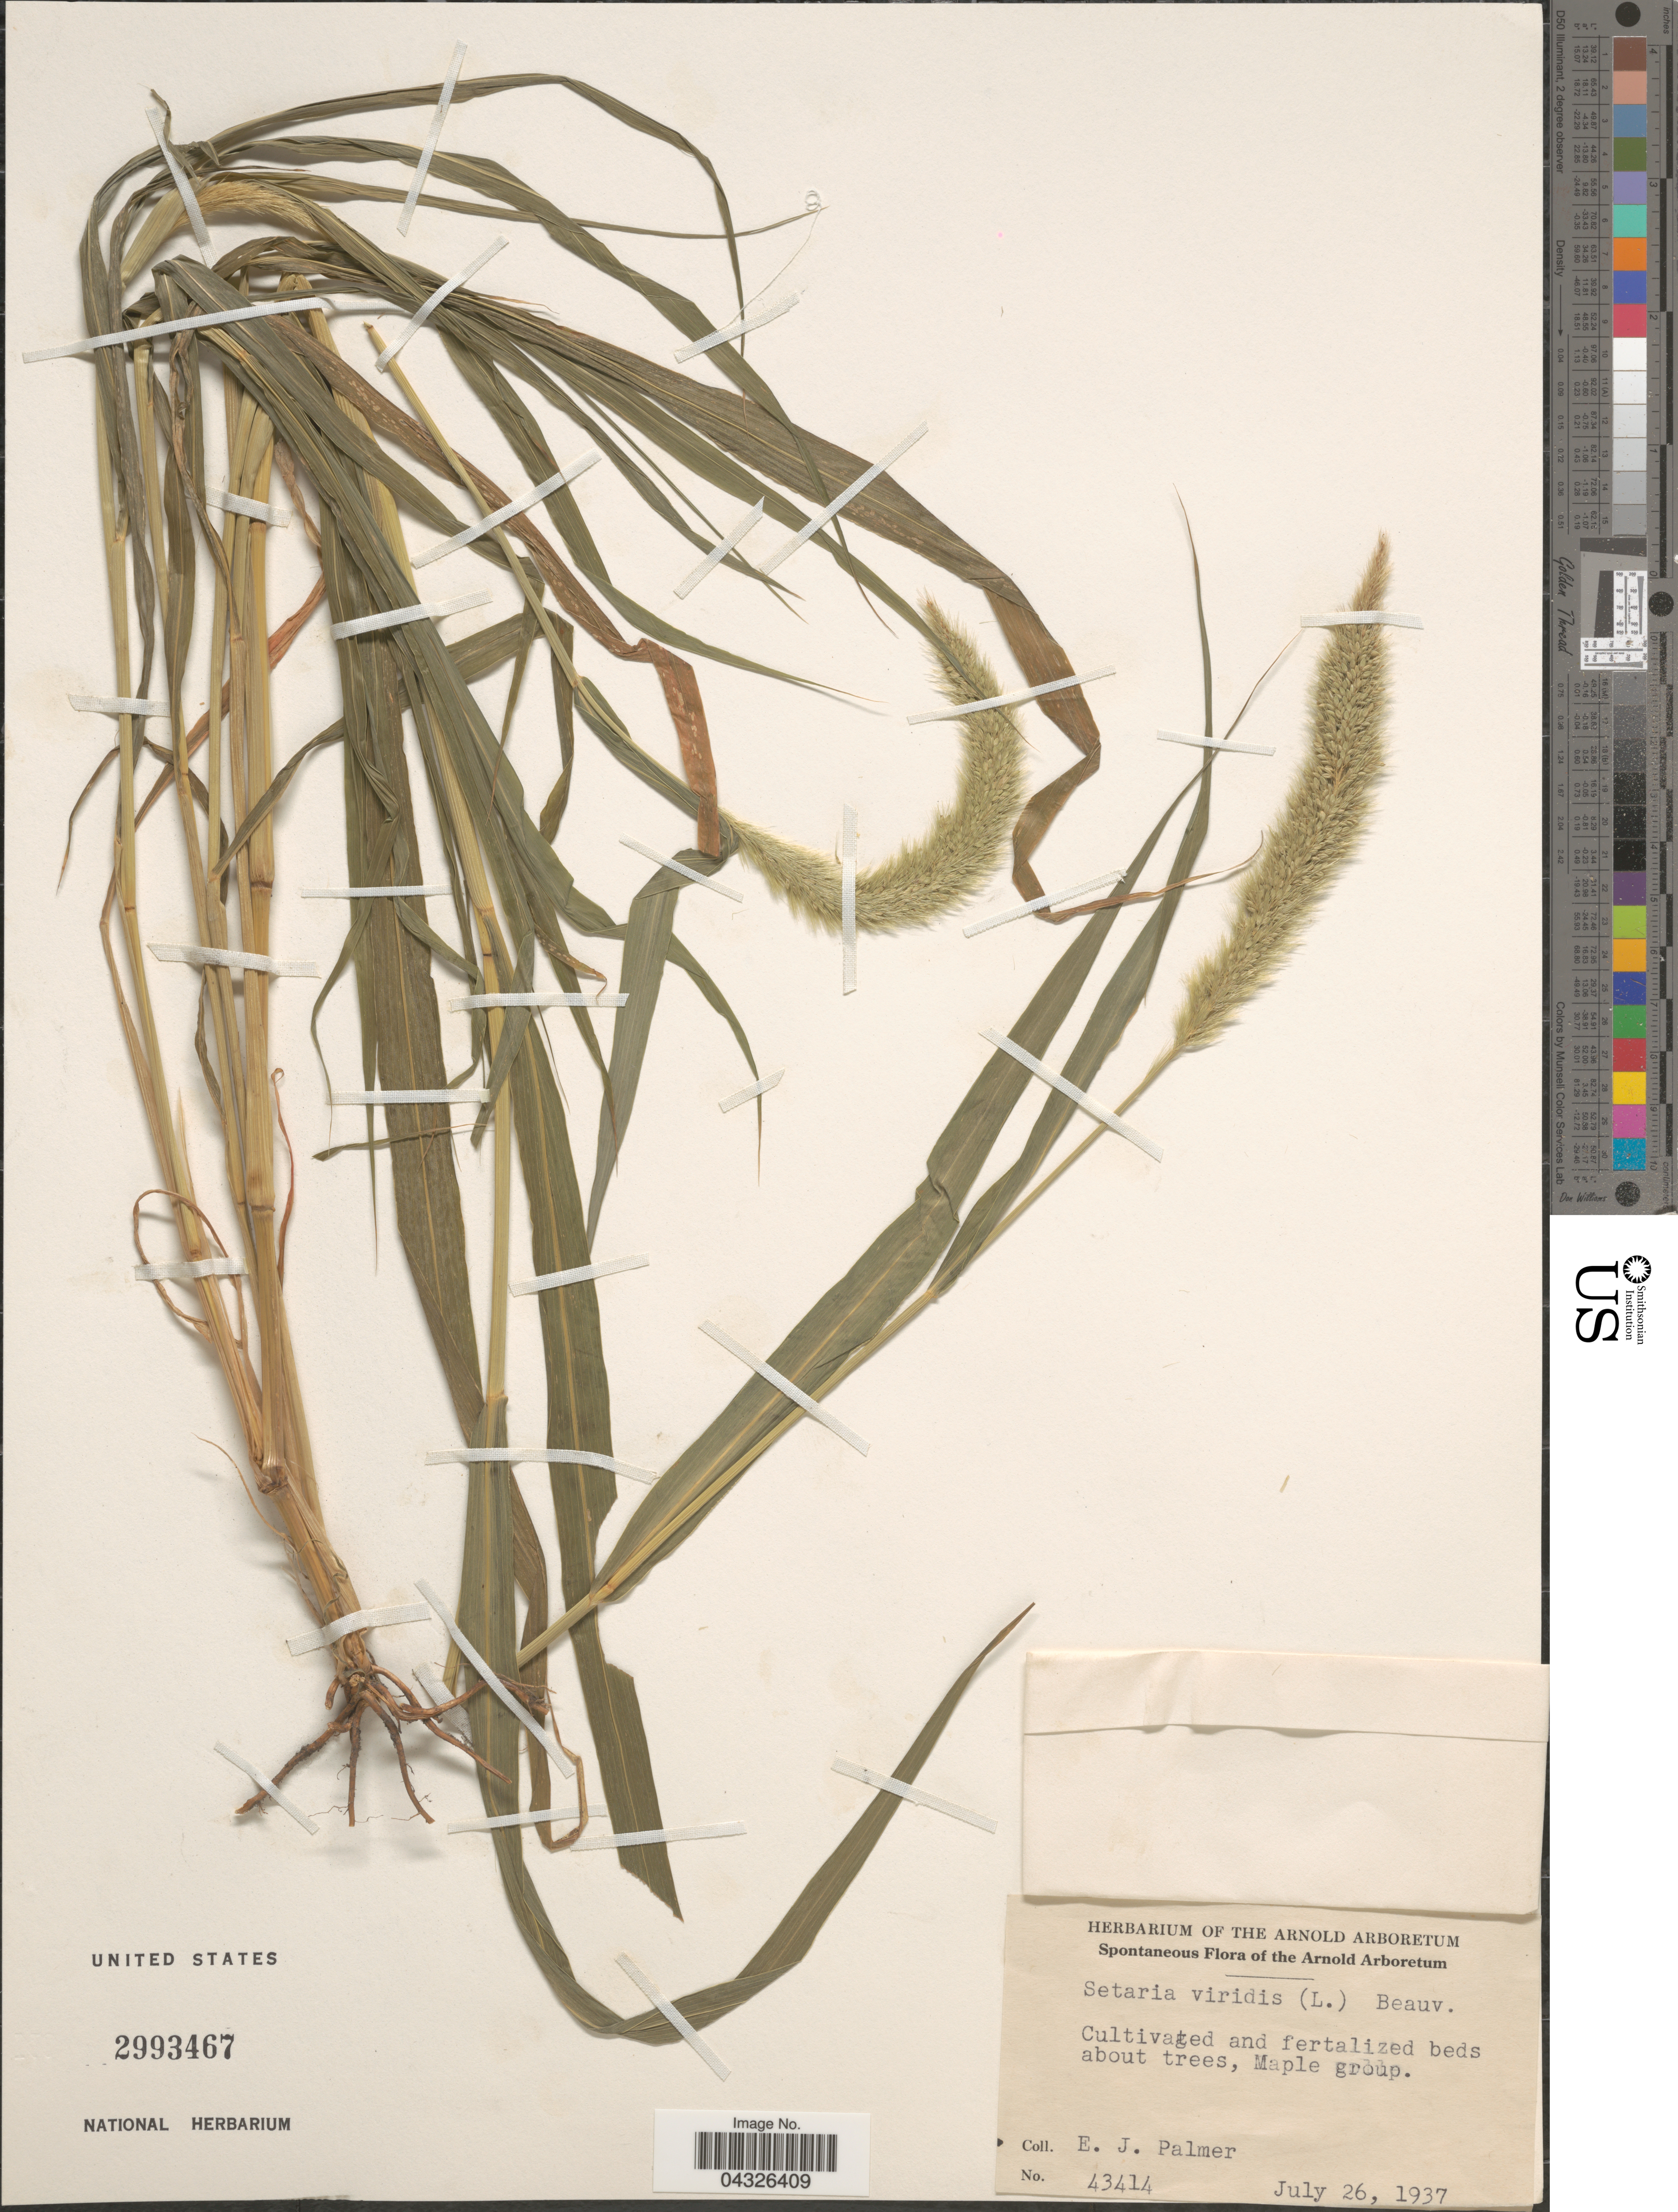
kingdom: Plantae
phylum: Tracheophyta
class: Liliopsida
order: Poales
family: Poaceae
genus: Setaria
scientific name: Setaria viridis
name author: (L.) P. Beauv.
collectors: E. J. Palmer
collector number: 43414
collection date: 1937-07-26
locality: Cultivated and fertalized beds about trees, Maple group.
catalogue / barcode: US 2993467